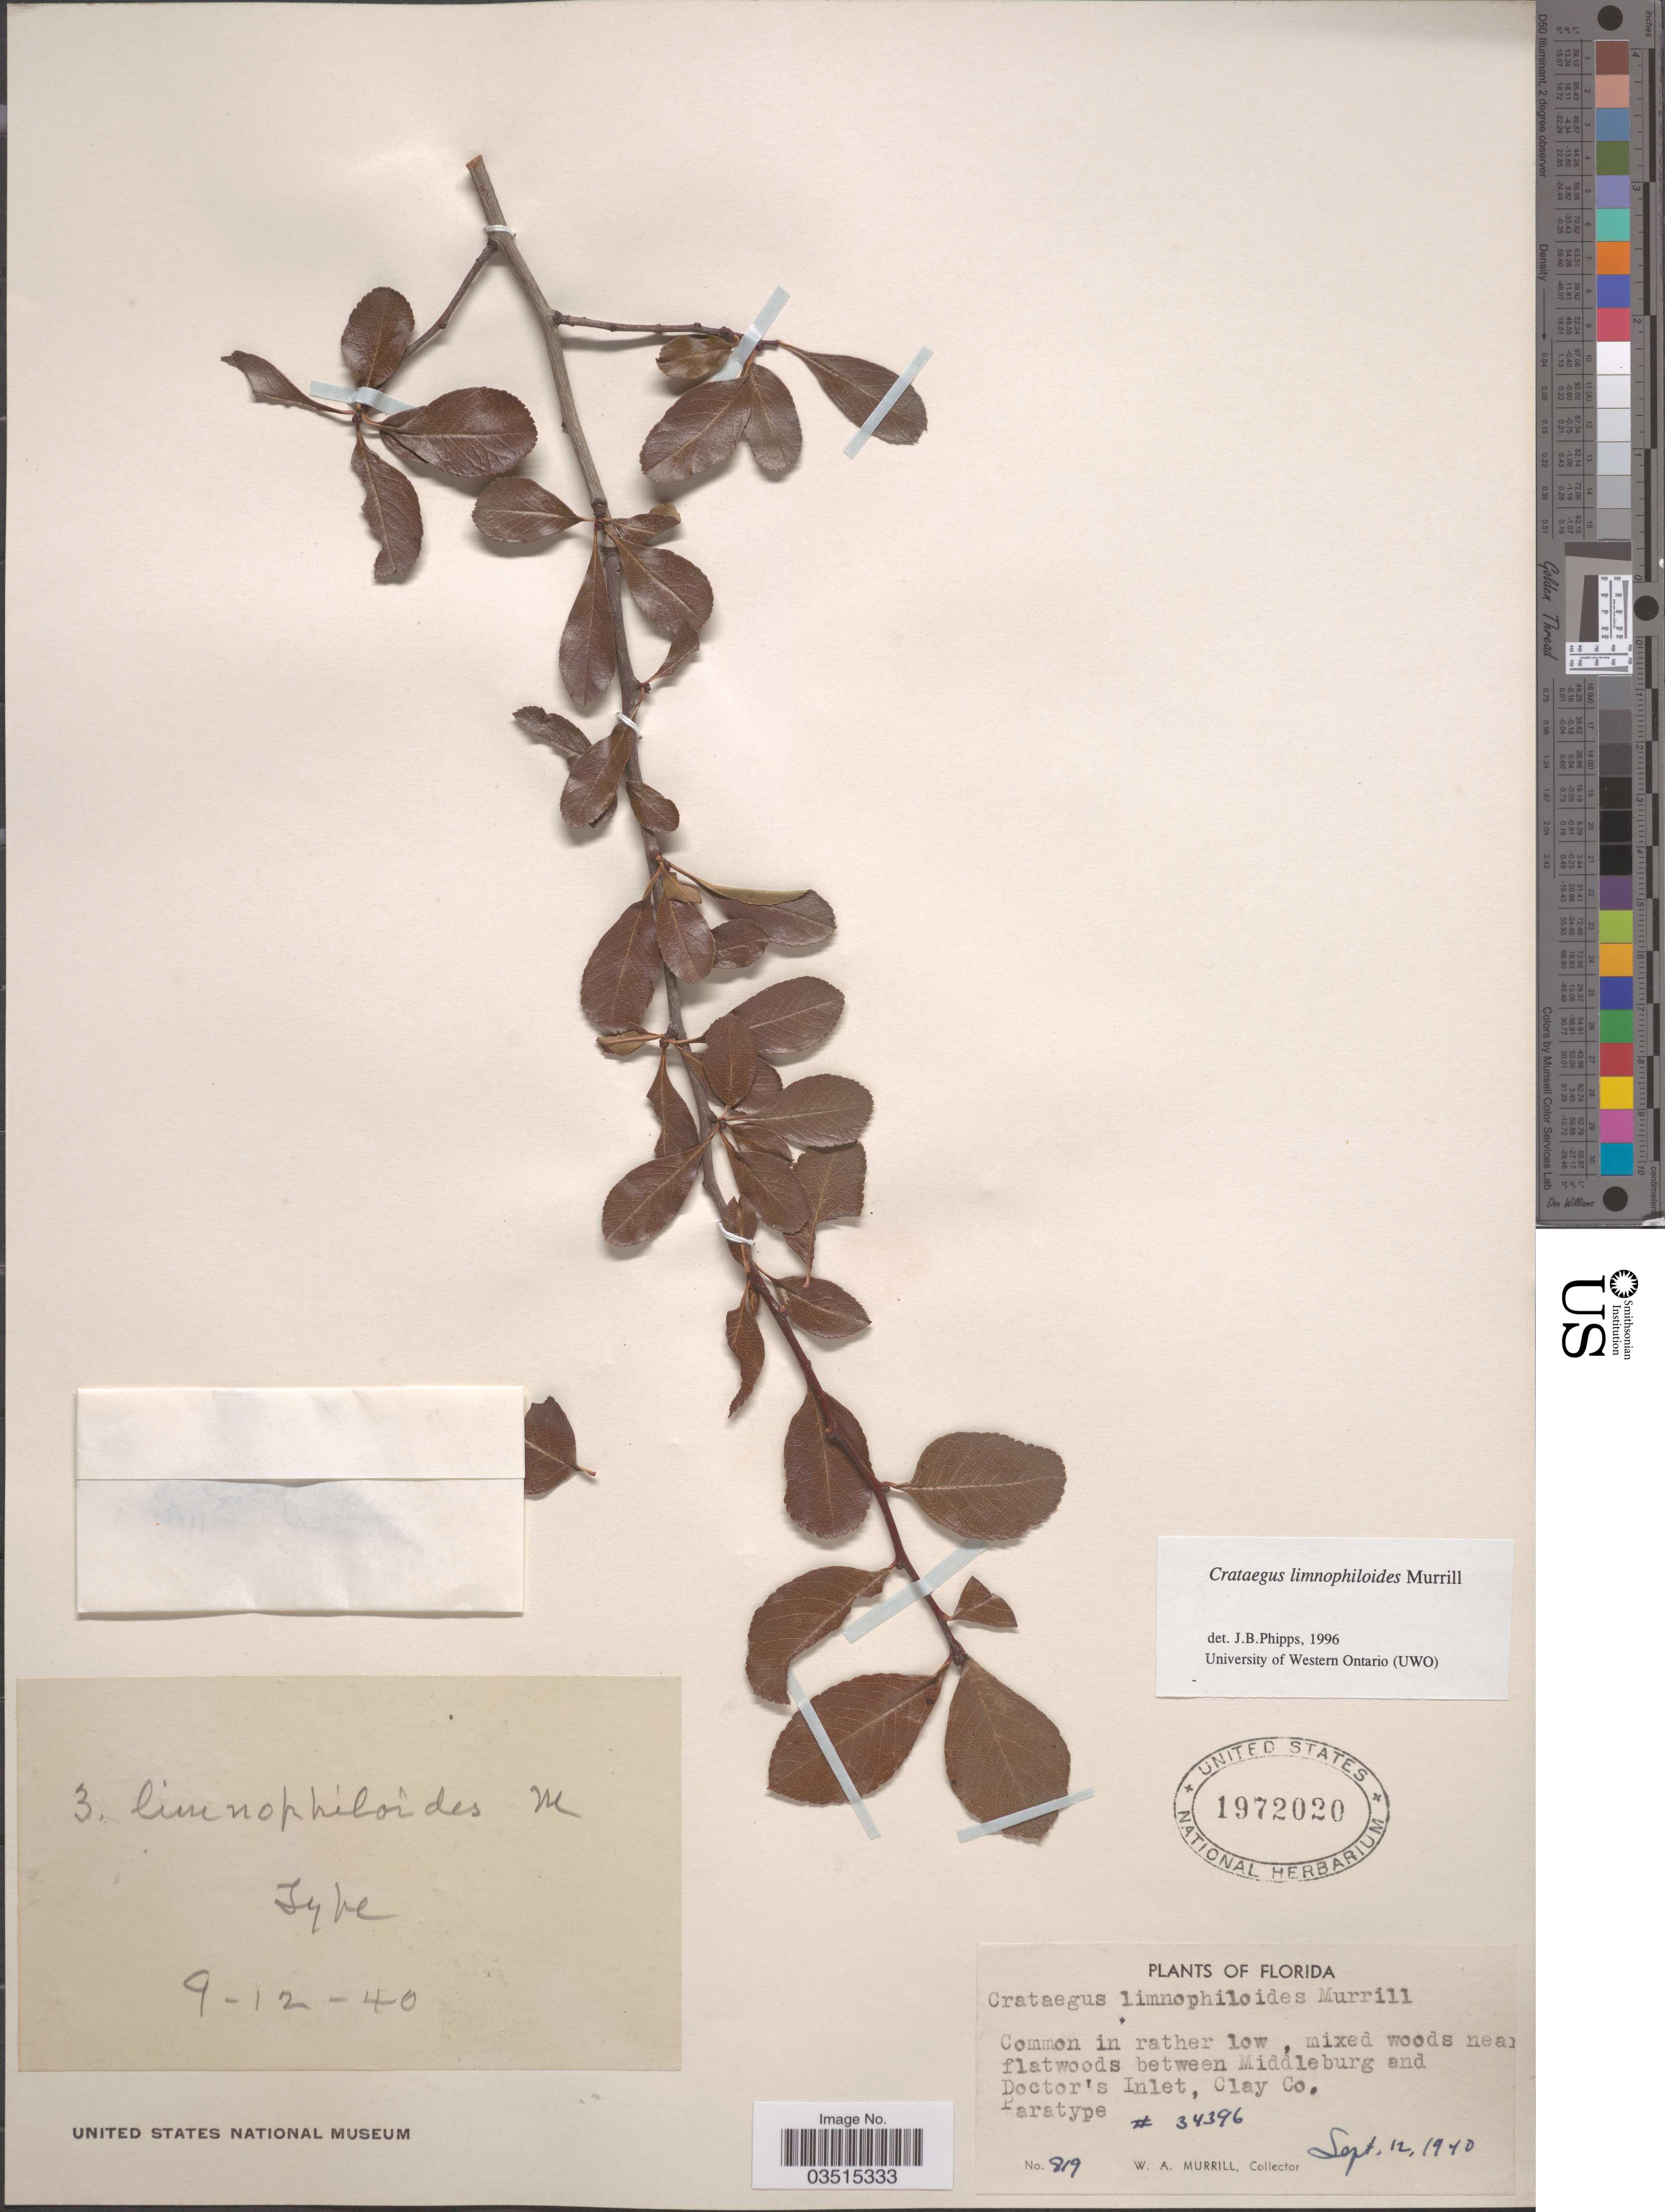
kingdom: Plantae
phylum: Tracheophyta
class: Magnoliopsida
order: Rosales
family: Rosaceae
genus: Crataegus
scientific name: Crataegus limnophiloides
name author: Murrill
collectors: W. A. Murrill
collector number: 819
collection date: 1970-09-12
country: United States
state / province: Florida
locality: Mixed woods near flatwoods between Middleburg and Doctor's Inlet, Clay Co.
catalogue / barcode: US 1972020